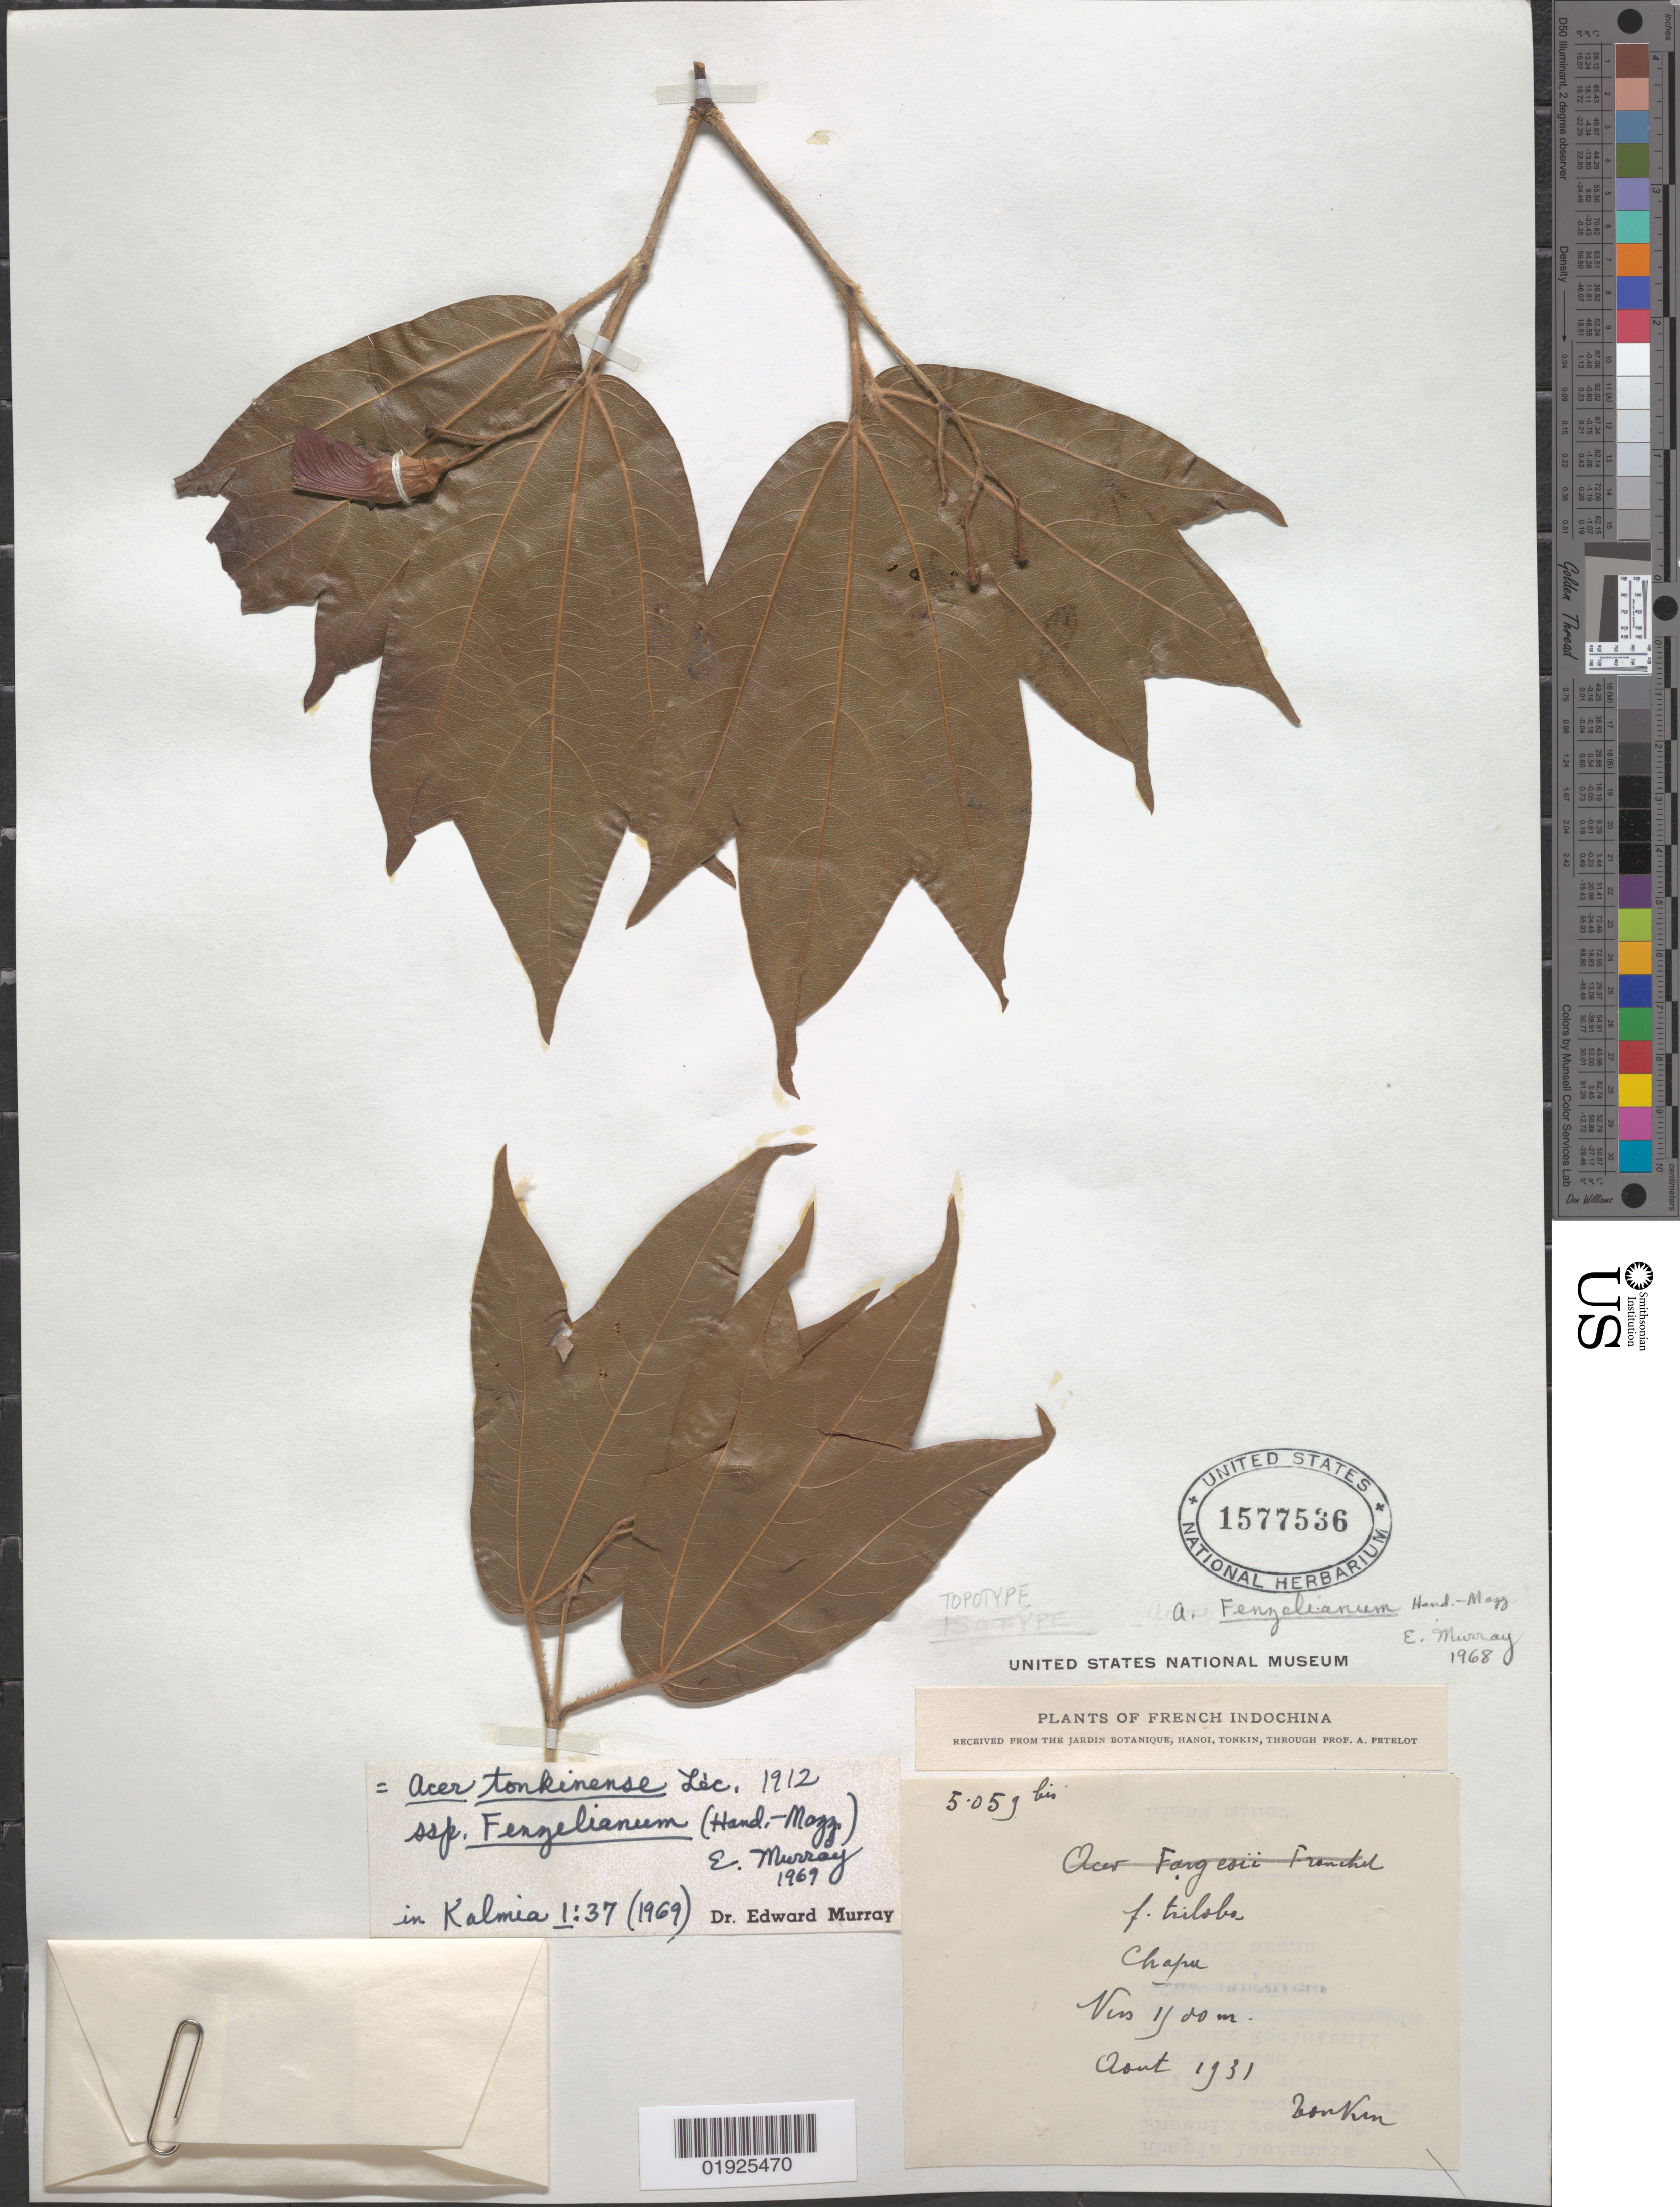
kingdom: Plantae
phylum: Tracheophyta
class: Magnoliopsida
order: Sapindales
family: Sapindaceae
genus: Acer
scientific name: Acer tonkinense subsp. fenzelianum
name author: (Hand.-Mazz.) A.E. Murray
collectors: A. Petelot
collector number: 5.059 b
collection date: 1931-08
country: Vietnam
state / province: Lao Cai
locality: Tonkin. Chapa [Sa Pa?]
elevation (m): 1100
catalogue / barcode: US 1577536